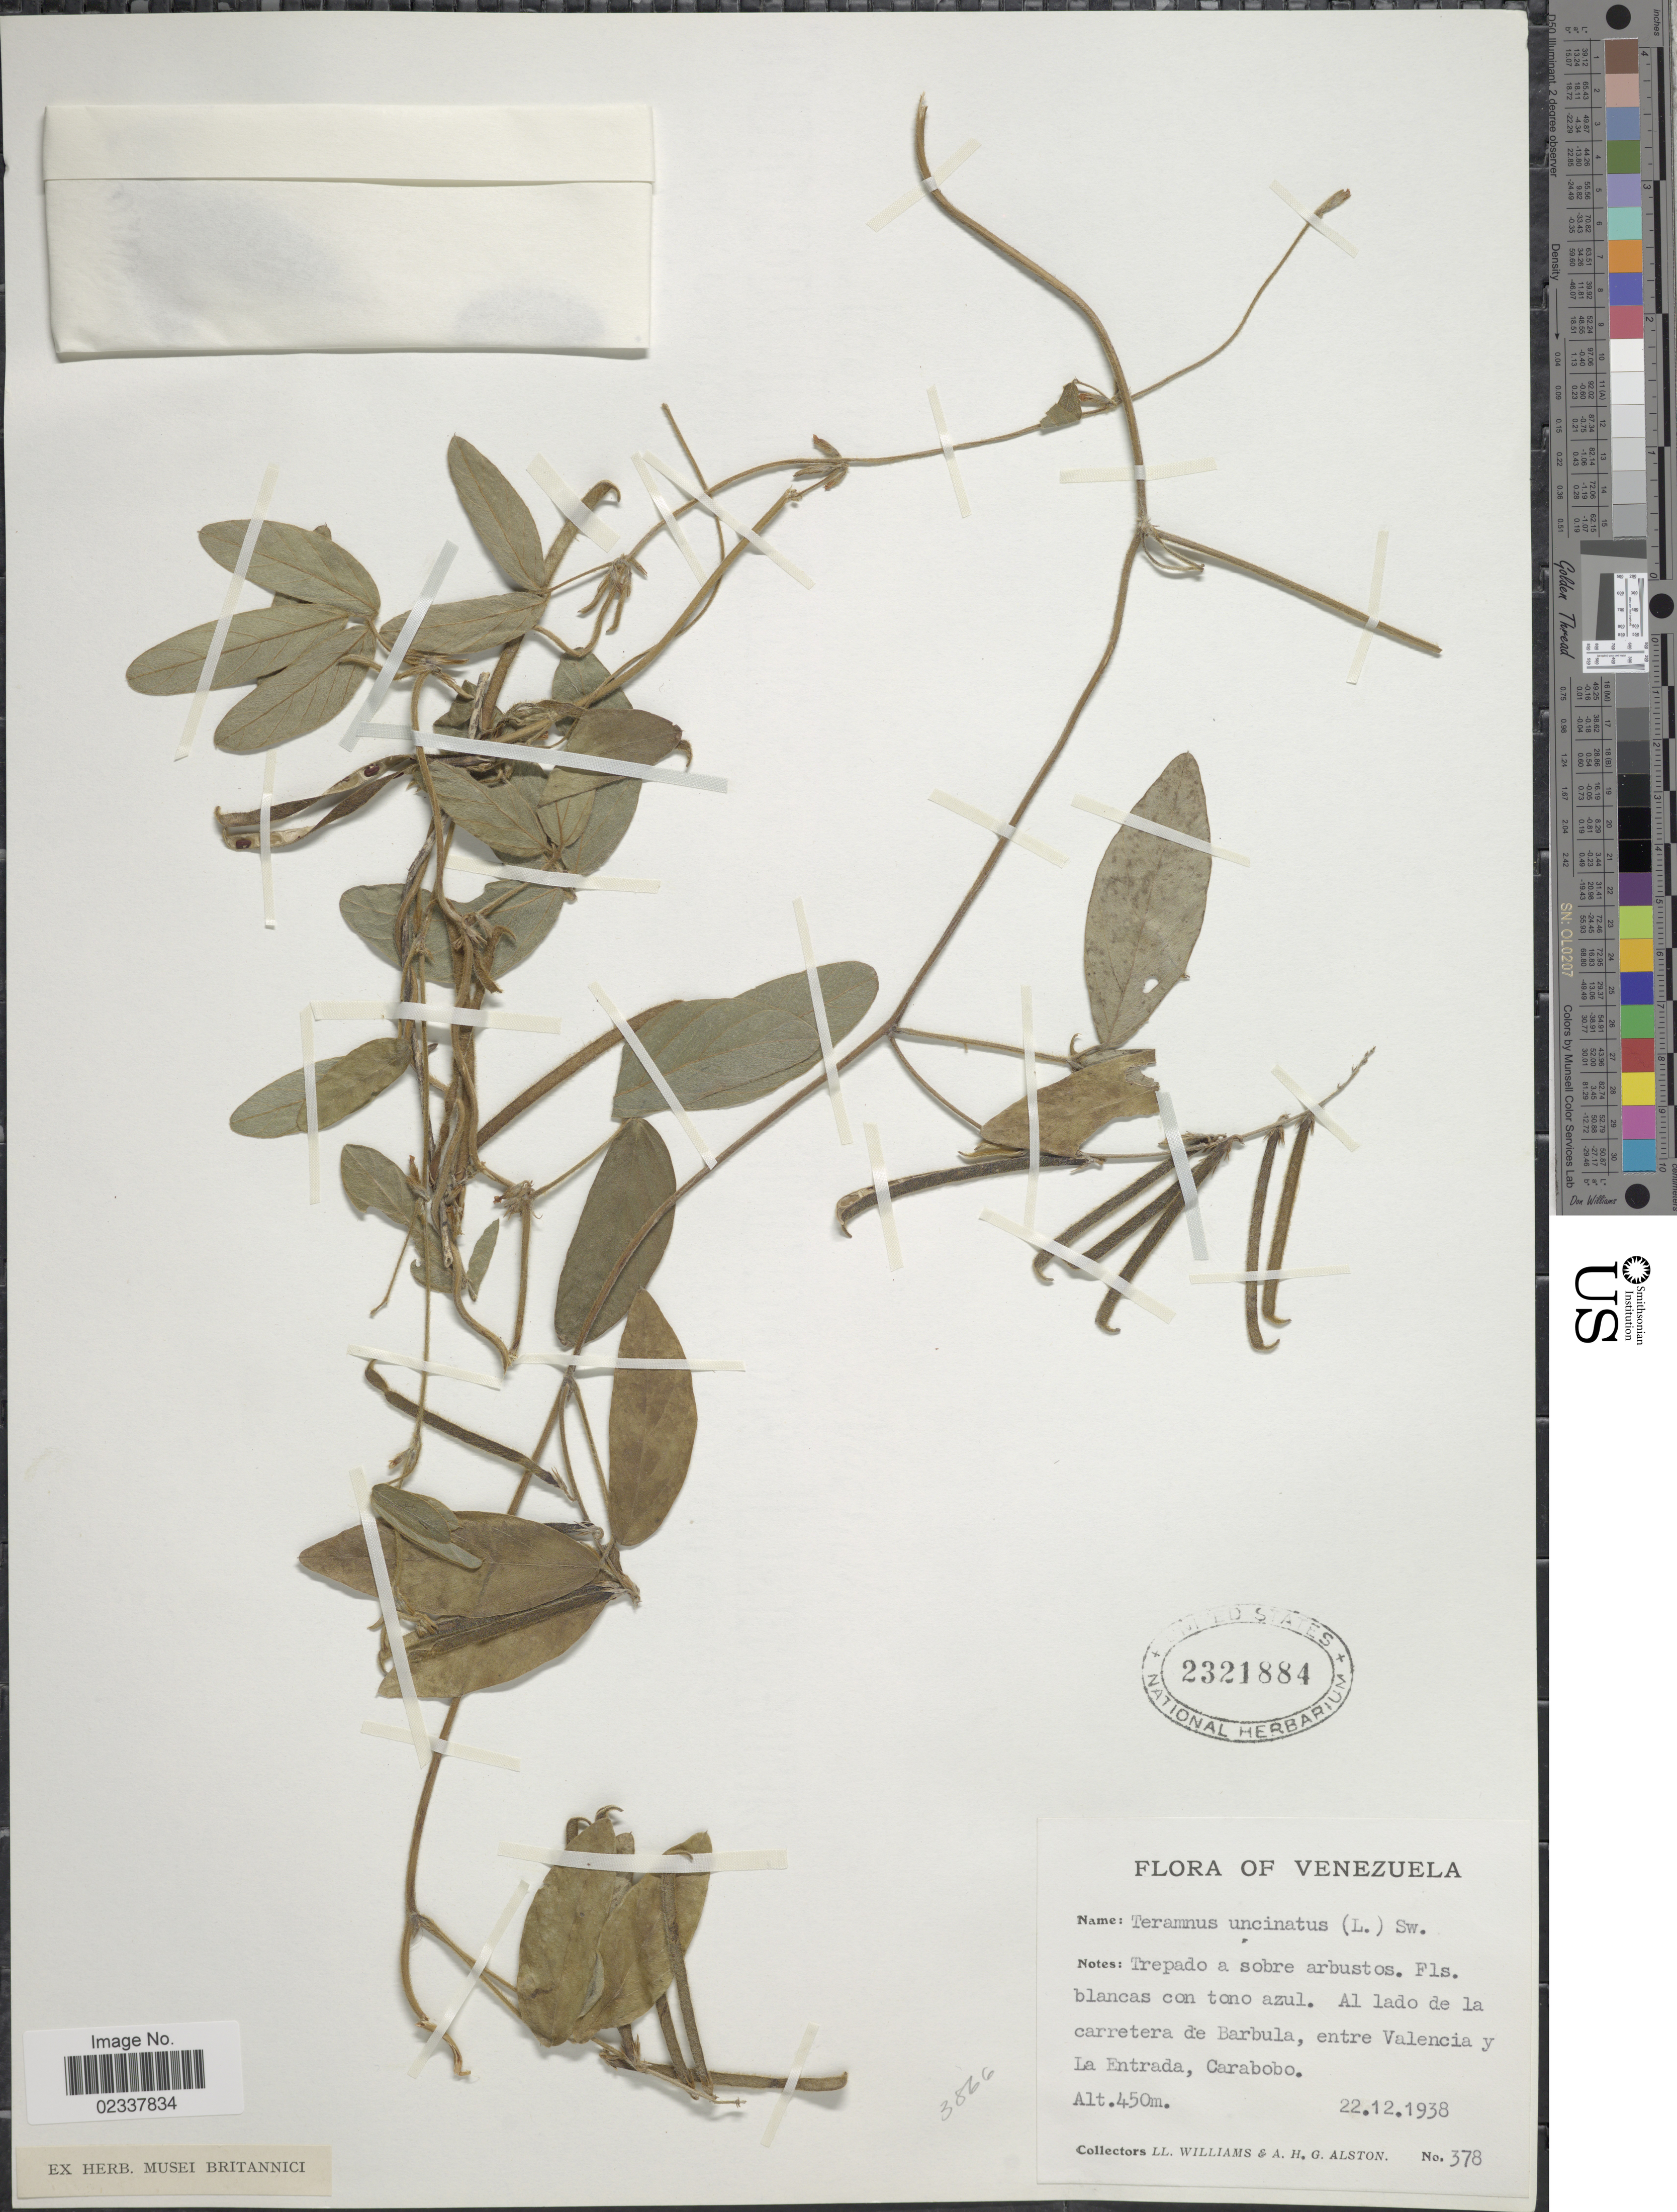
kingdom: Plantae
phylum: Tracheophyta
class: Magnoliopsida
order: Fabales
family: Fabaceae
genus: Teramnus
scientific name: Teramnus uncinatus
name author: (L.) Sw.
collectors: Ll. Williams & A. H. Alston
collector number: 378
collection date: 1938-12-22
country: Venezuela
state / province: Carabobo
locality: Al lado de la carretera de Barbula, entre Valencia y La Entrada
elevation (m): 450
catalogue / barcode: US 2321884